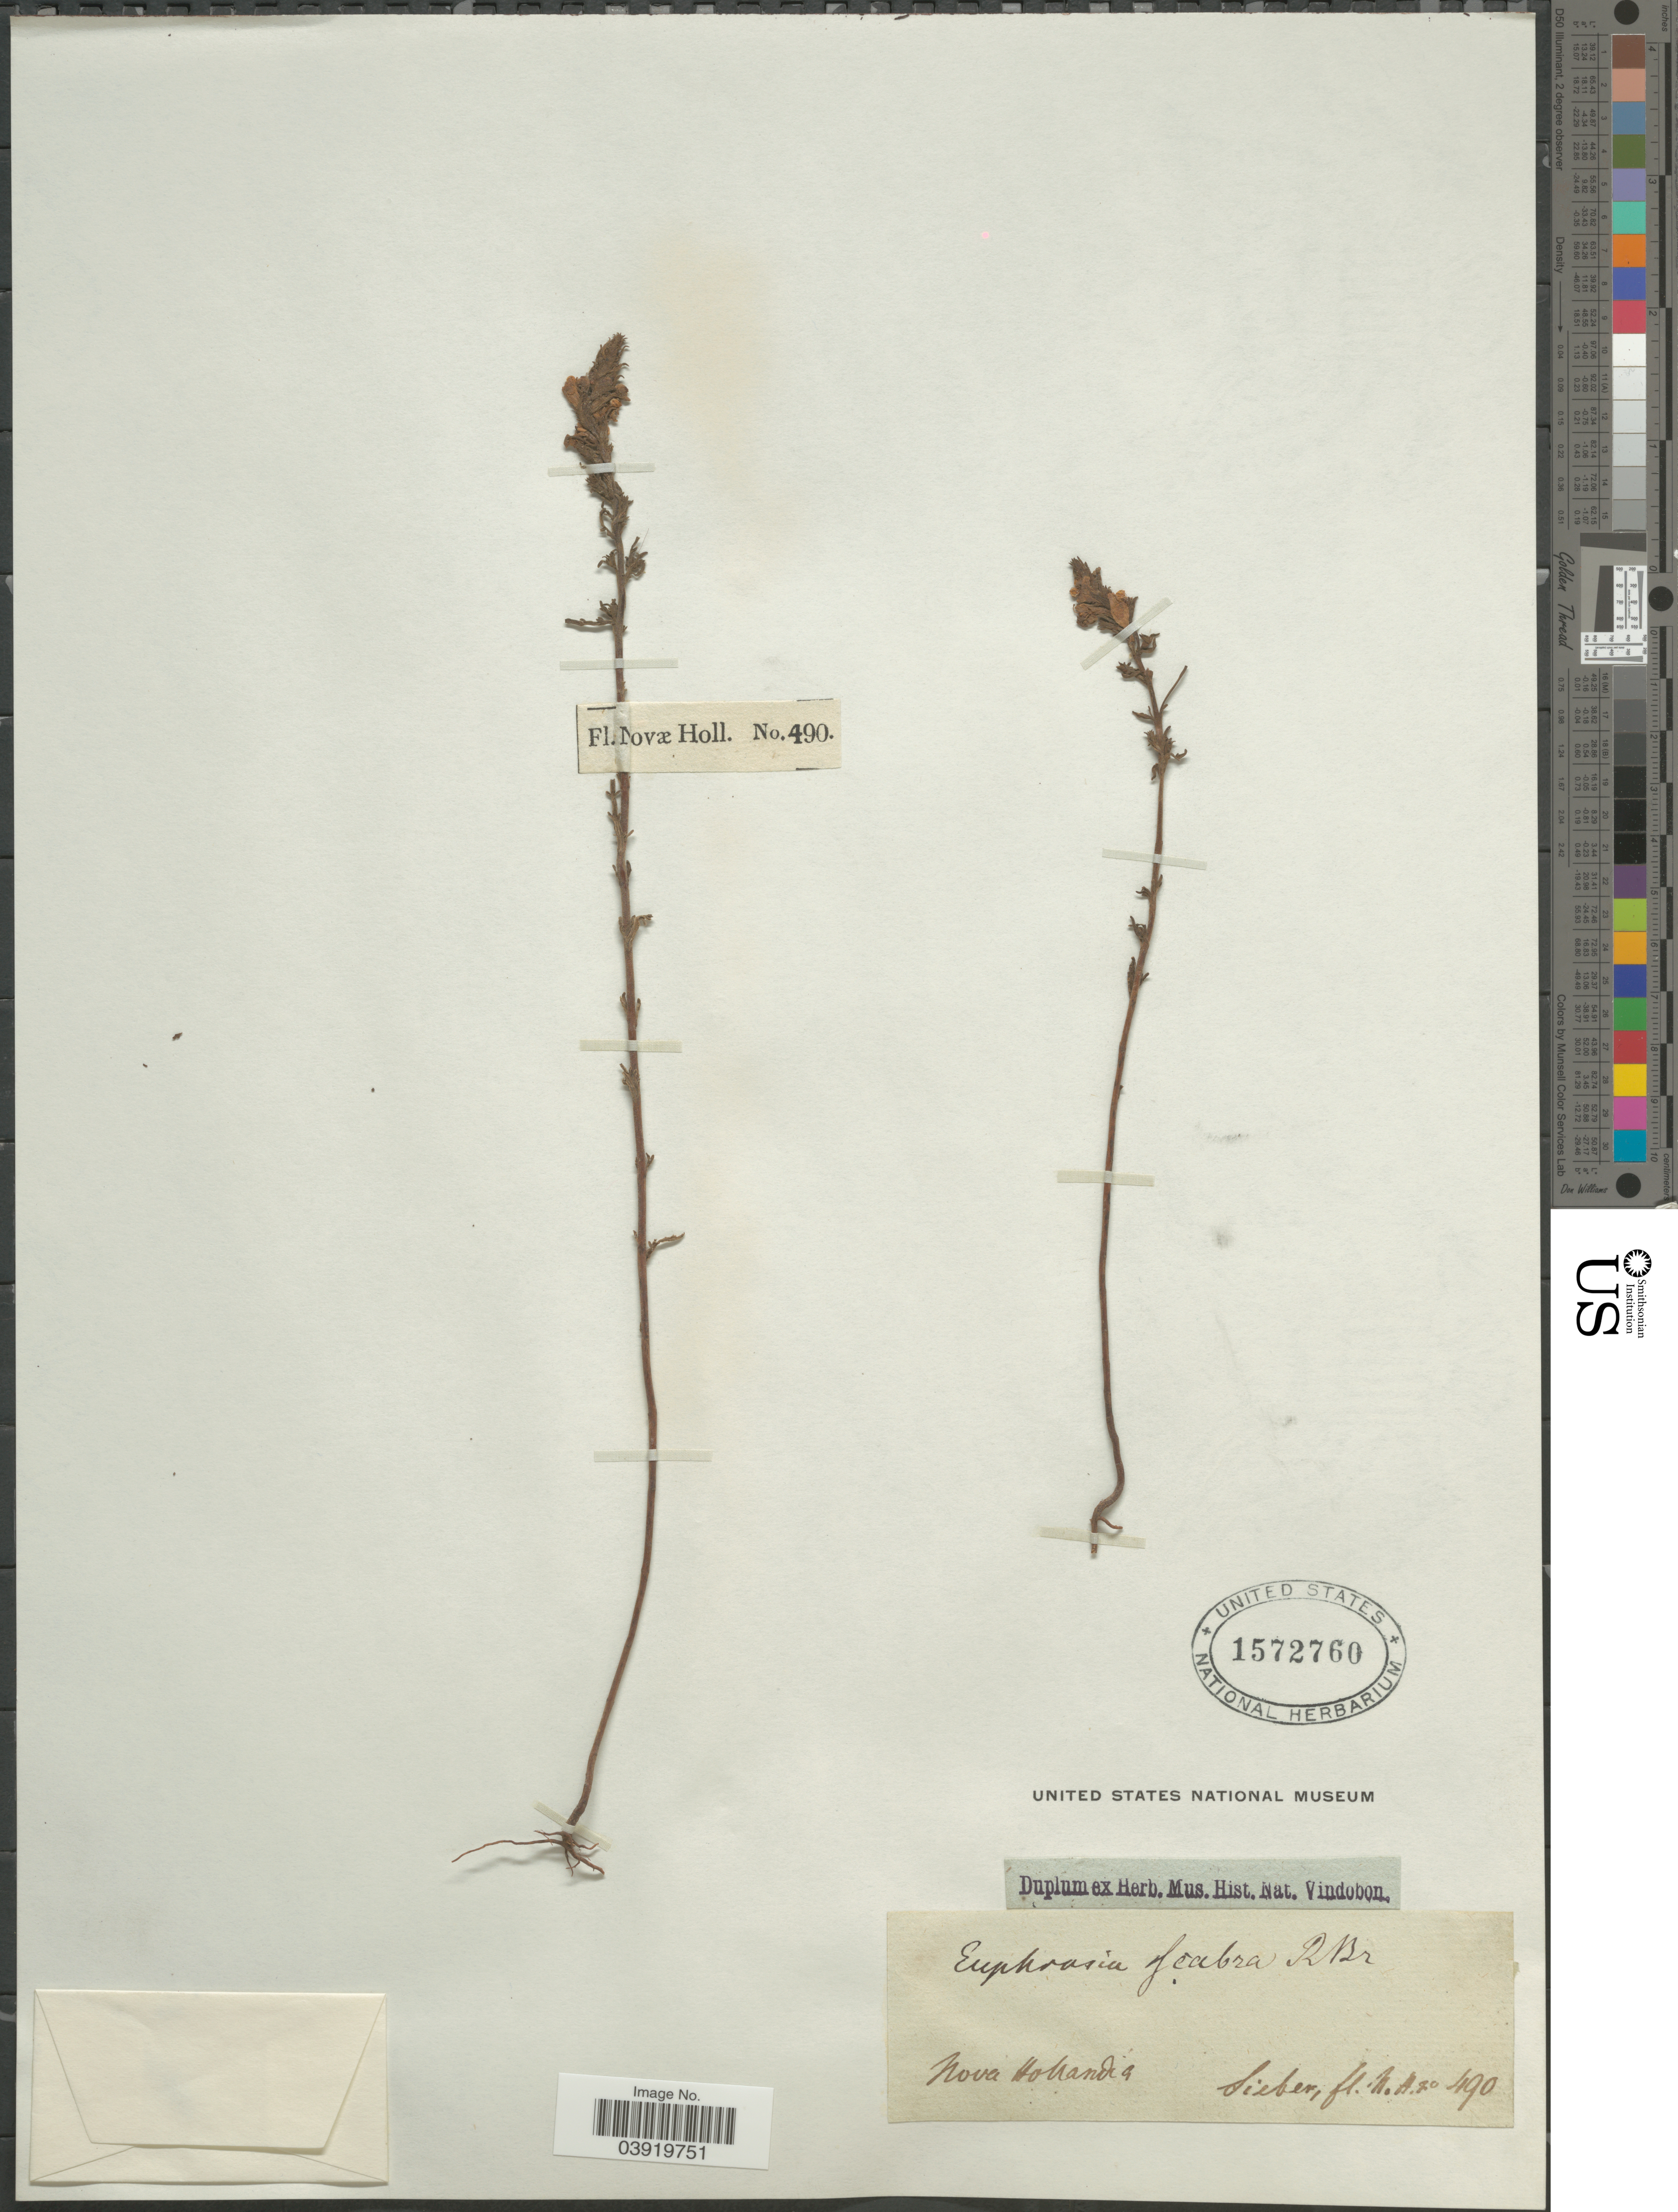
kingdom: Plantae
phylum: Tracheophyta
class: Magnoliopsida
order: Lamiales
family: Orobanchaceae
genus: Euphrasia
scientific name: Euphrasia scabra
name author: R. Br.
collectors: -- Sieber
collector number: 490?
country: Australia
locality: Nova Hollandia.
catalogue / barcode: US 1572760